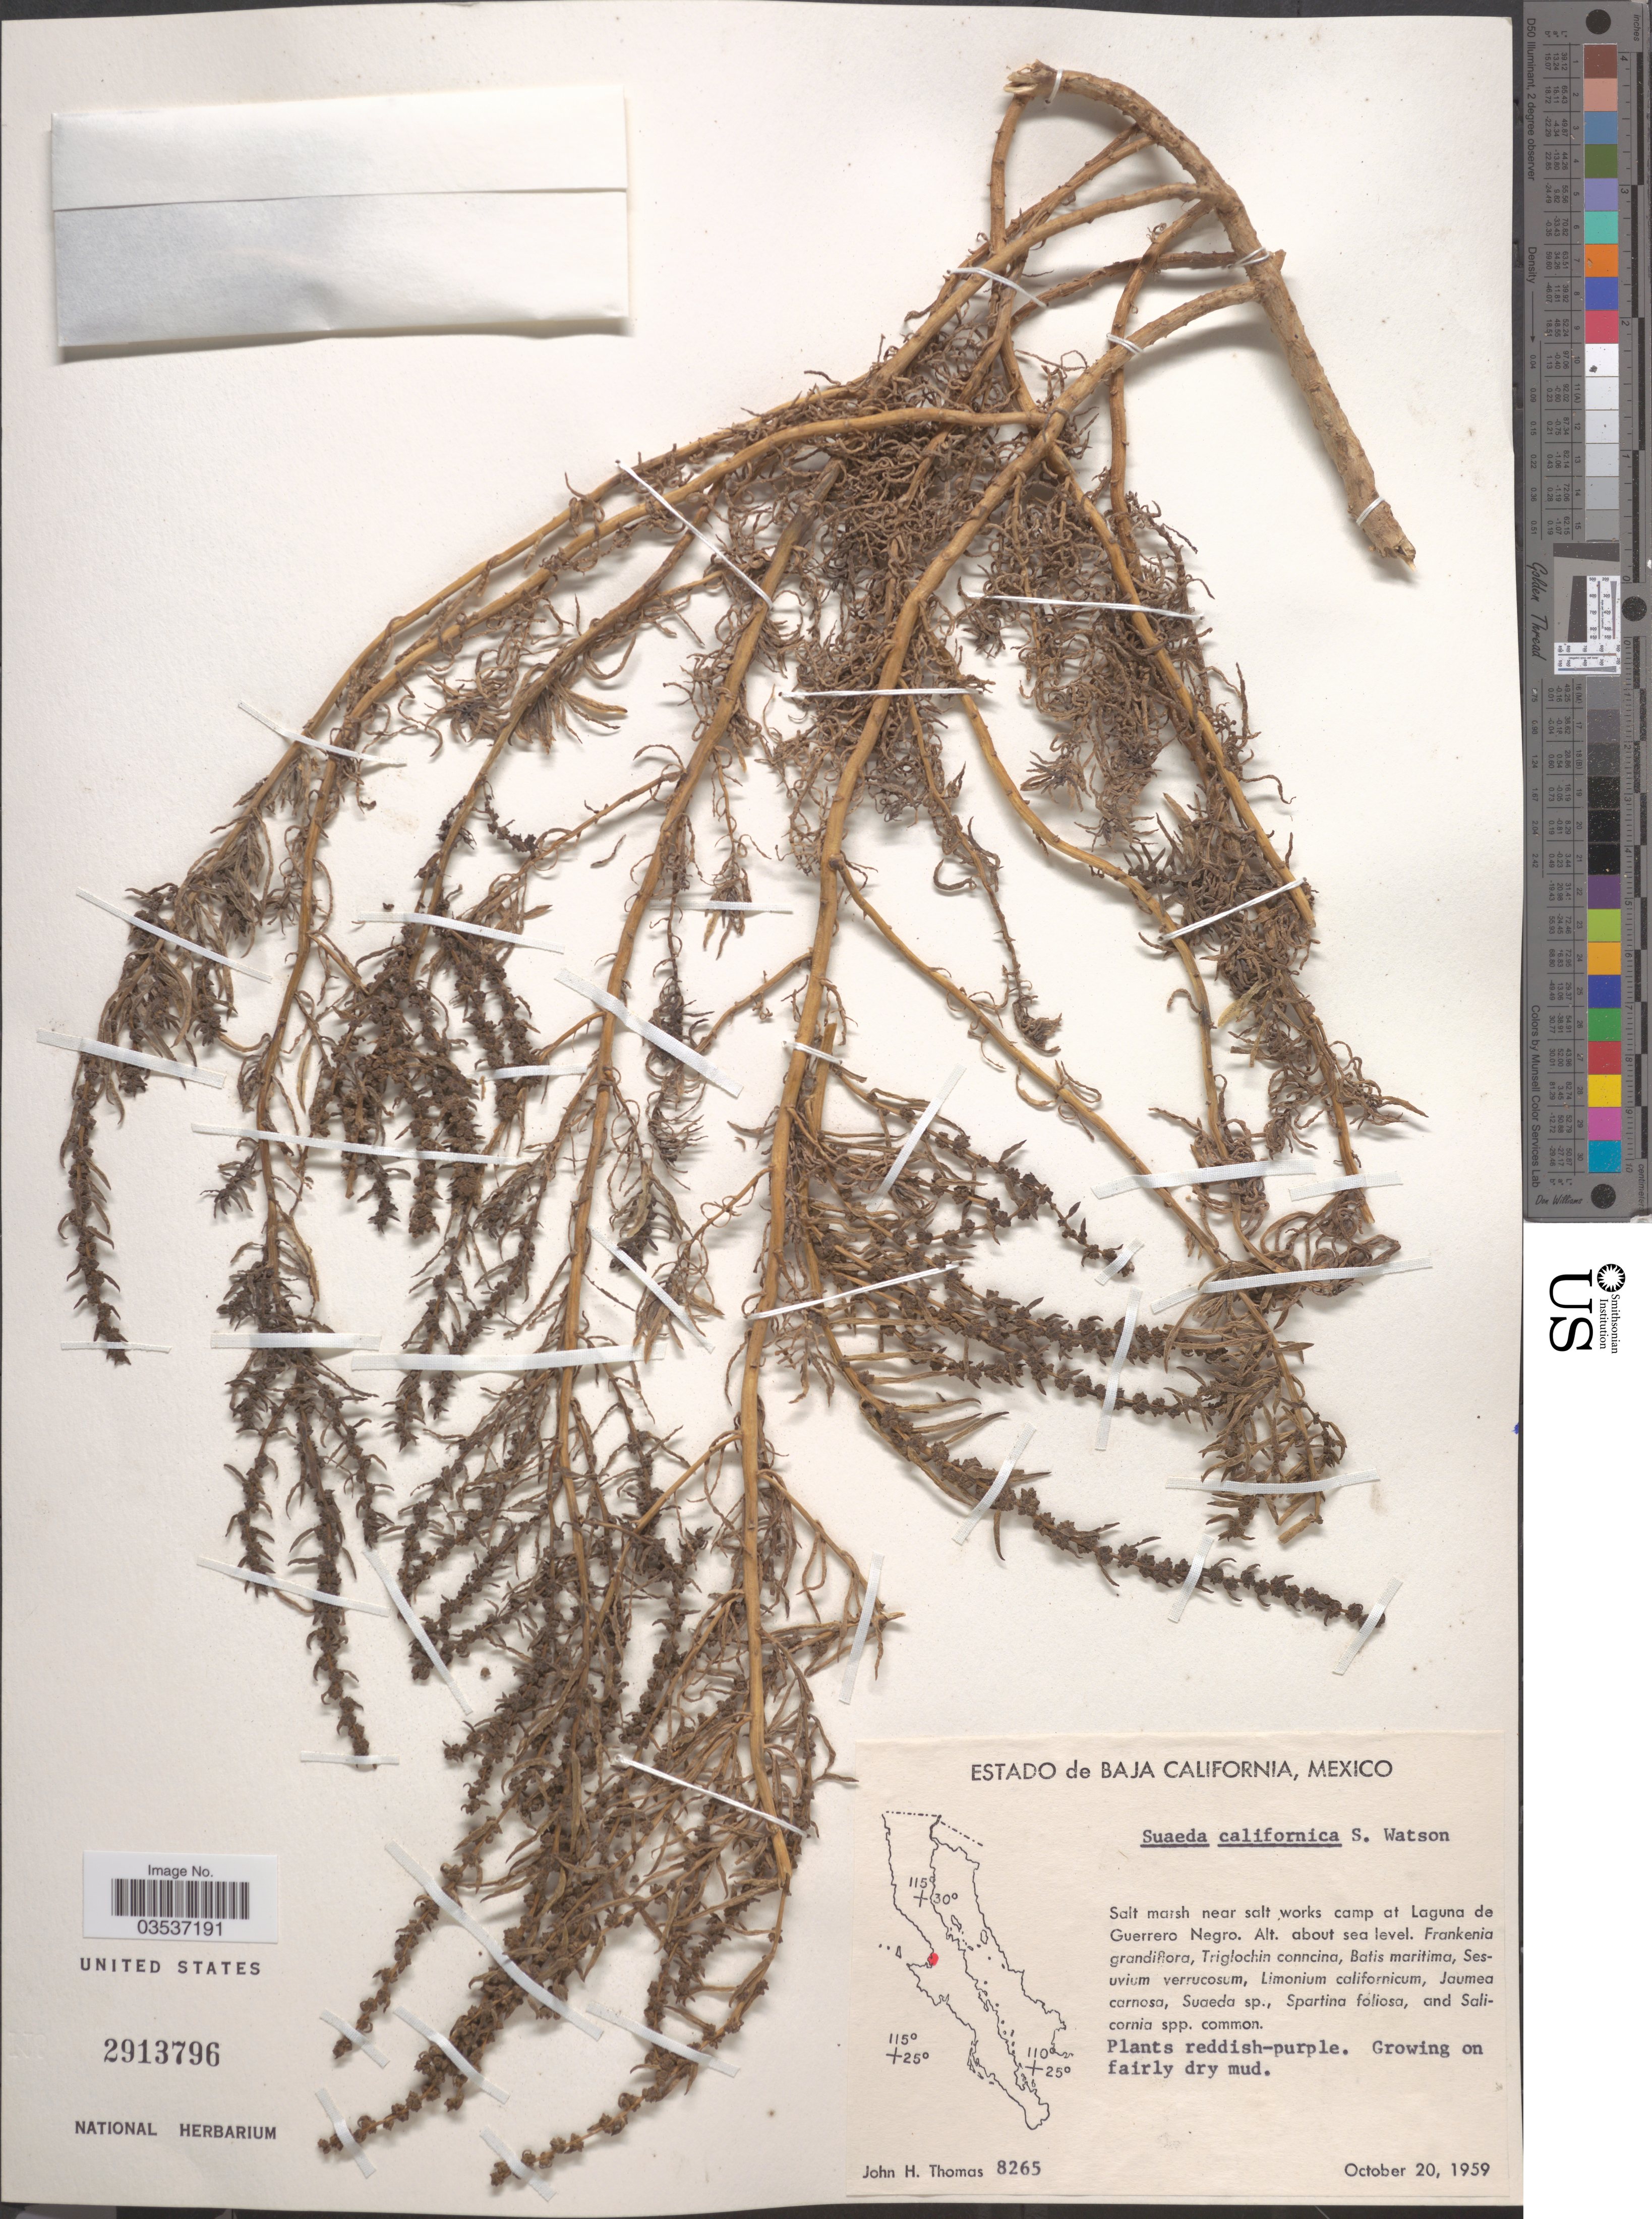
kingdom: Plantae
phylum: Tracheophyta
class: Magnoliopsida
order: Caryophyllales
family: Amaranthaceae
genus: Suaeda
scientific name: Suaeda californica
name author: S. Watson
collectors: J. H. Thomas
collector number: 8265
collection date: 1959-10-20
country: Mexico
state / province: Baja California Sur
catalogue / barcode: US 2913796